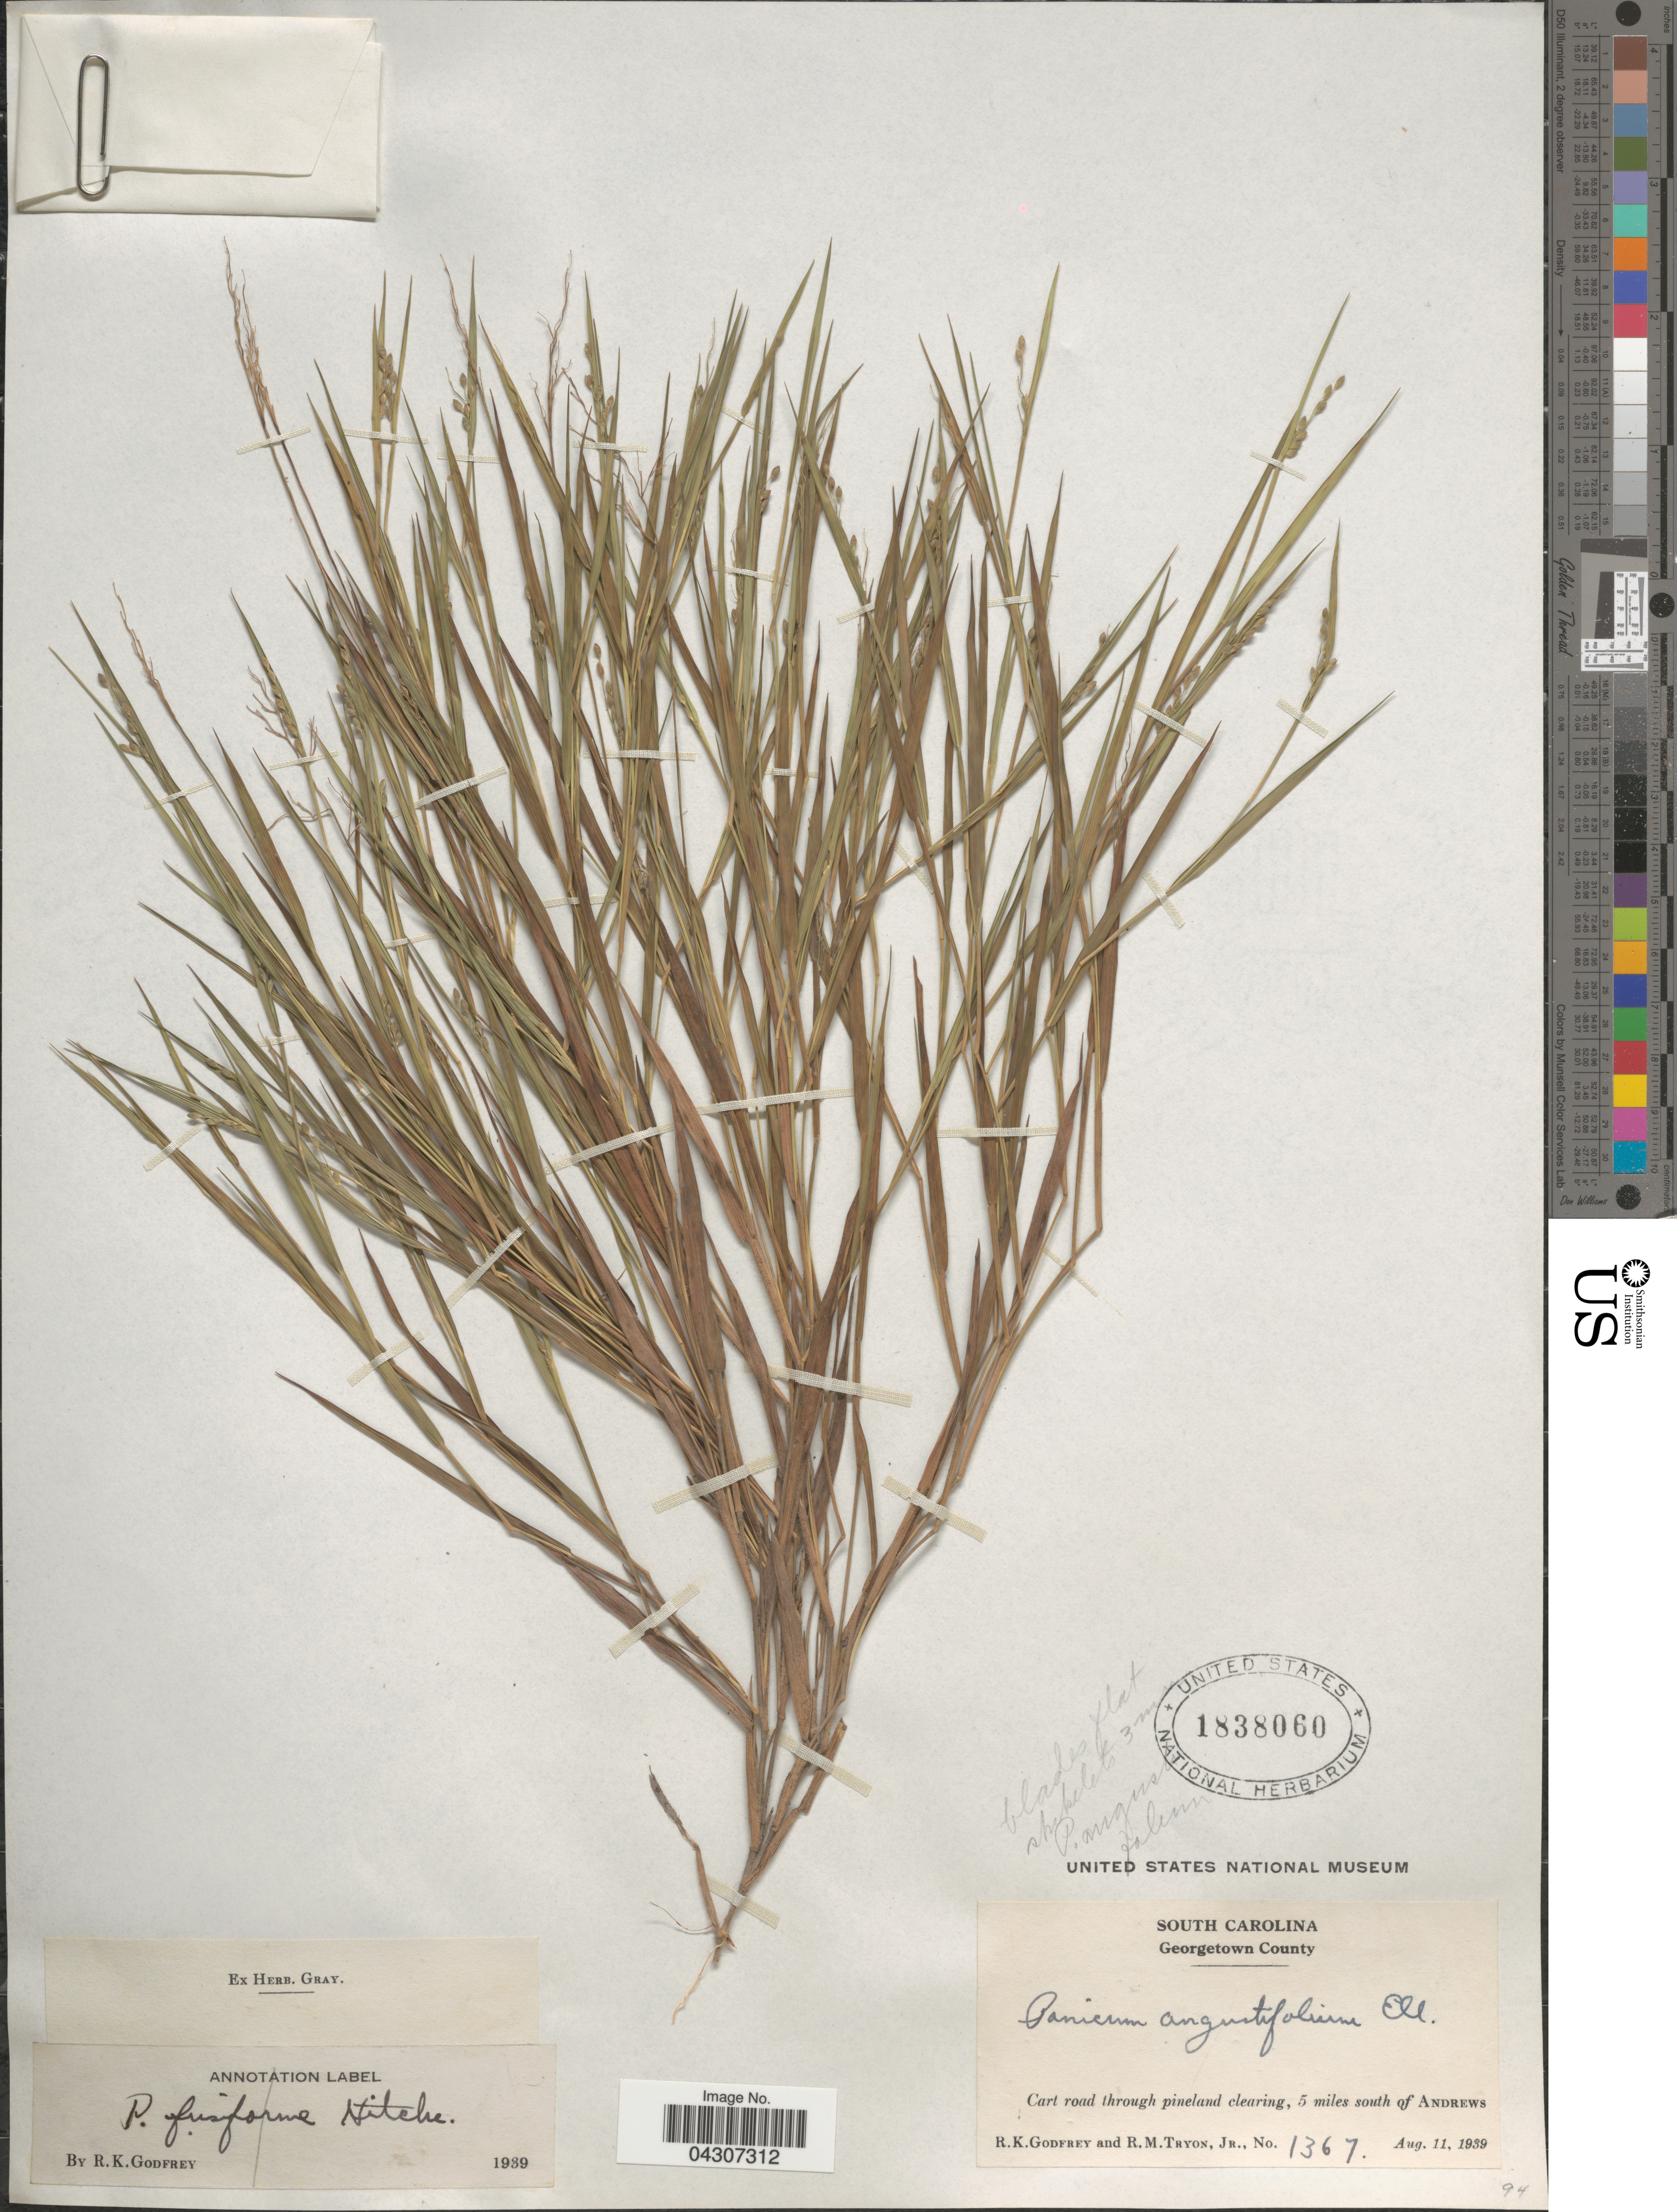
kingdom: Plantae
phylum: Tracheophyta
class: Liliopsida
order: Poales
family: Poaceae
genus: Dichanthelium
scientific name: Dichanthelium aciculare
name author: (Desv. ex Poir.) Gould & C.A. Clark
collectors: R. K. Godfrey & R. Tryon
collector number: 1367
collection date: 1939-08-11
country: United States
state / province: South Carolina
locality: Georgetown County. Carl road through pineland clearing, 5 miles south of Andrews.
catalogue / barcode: US 1838060